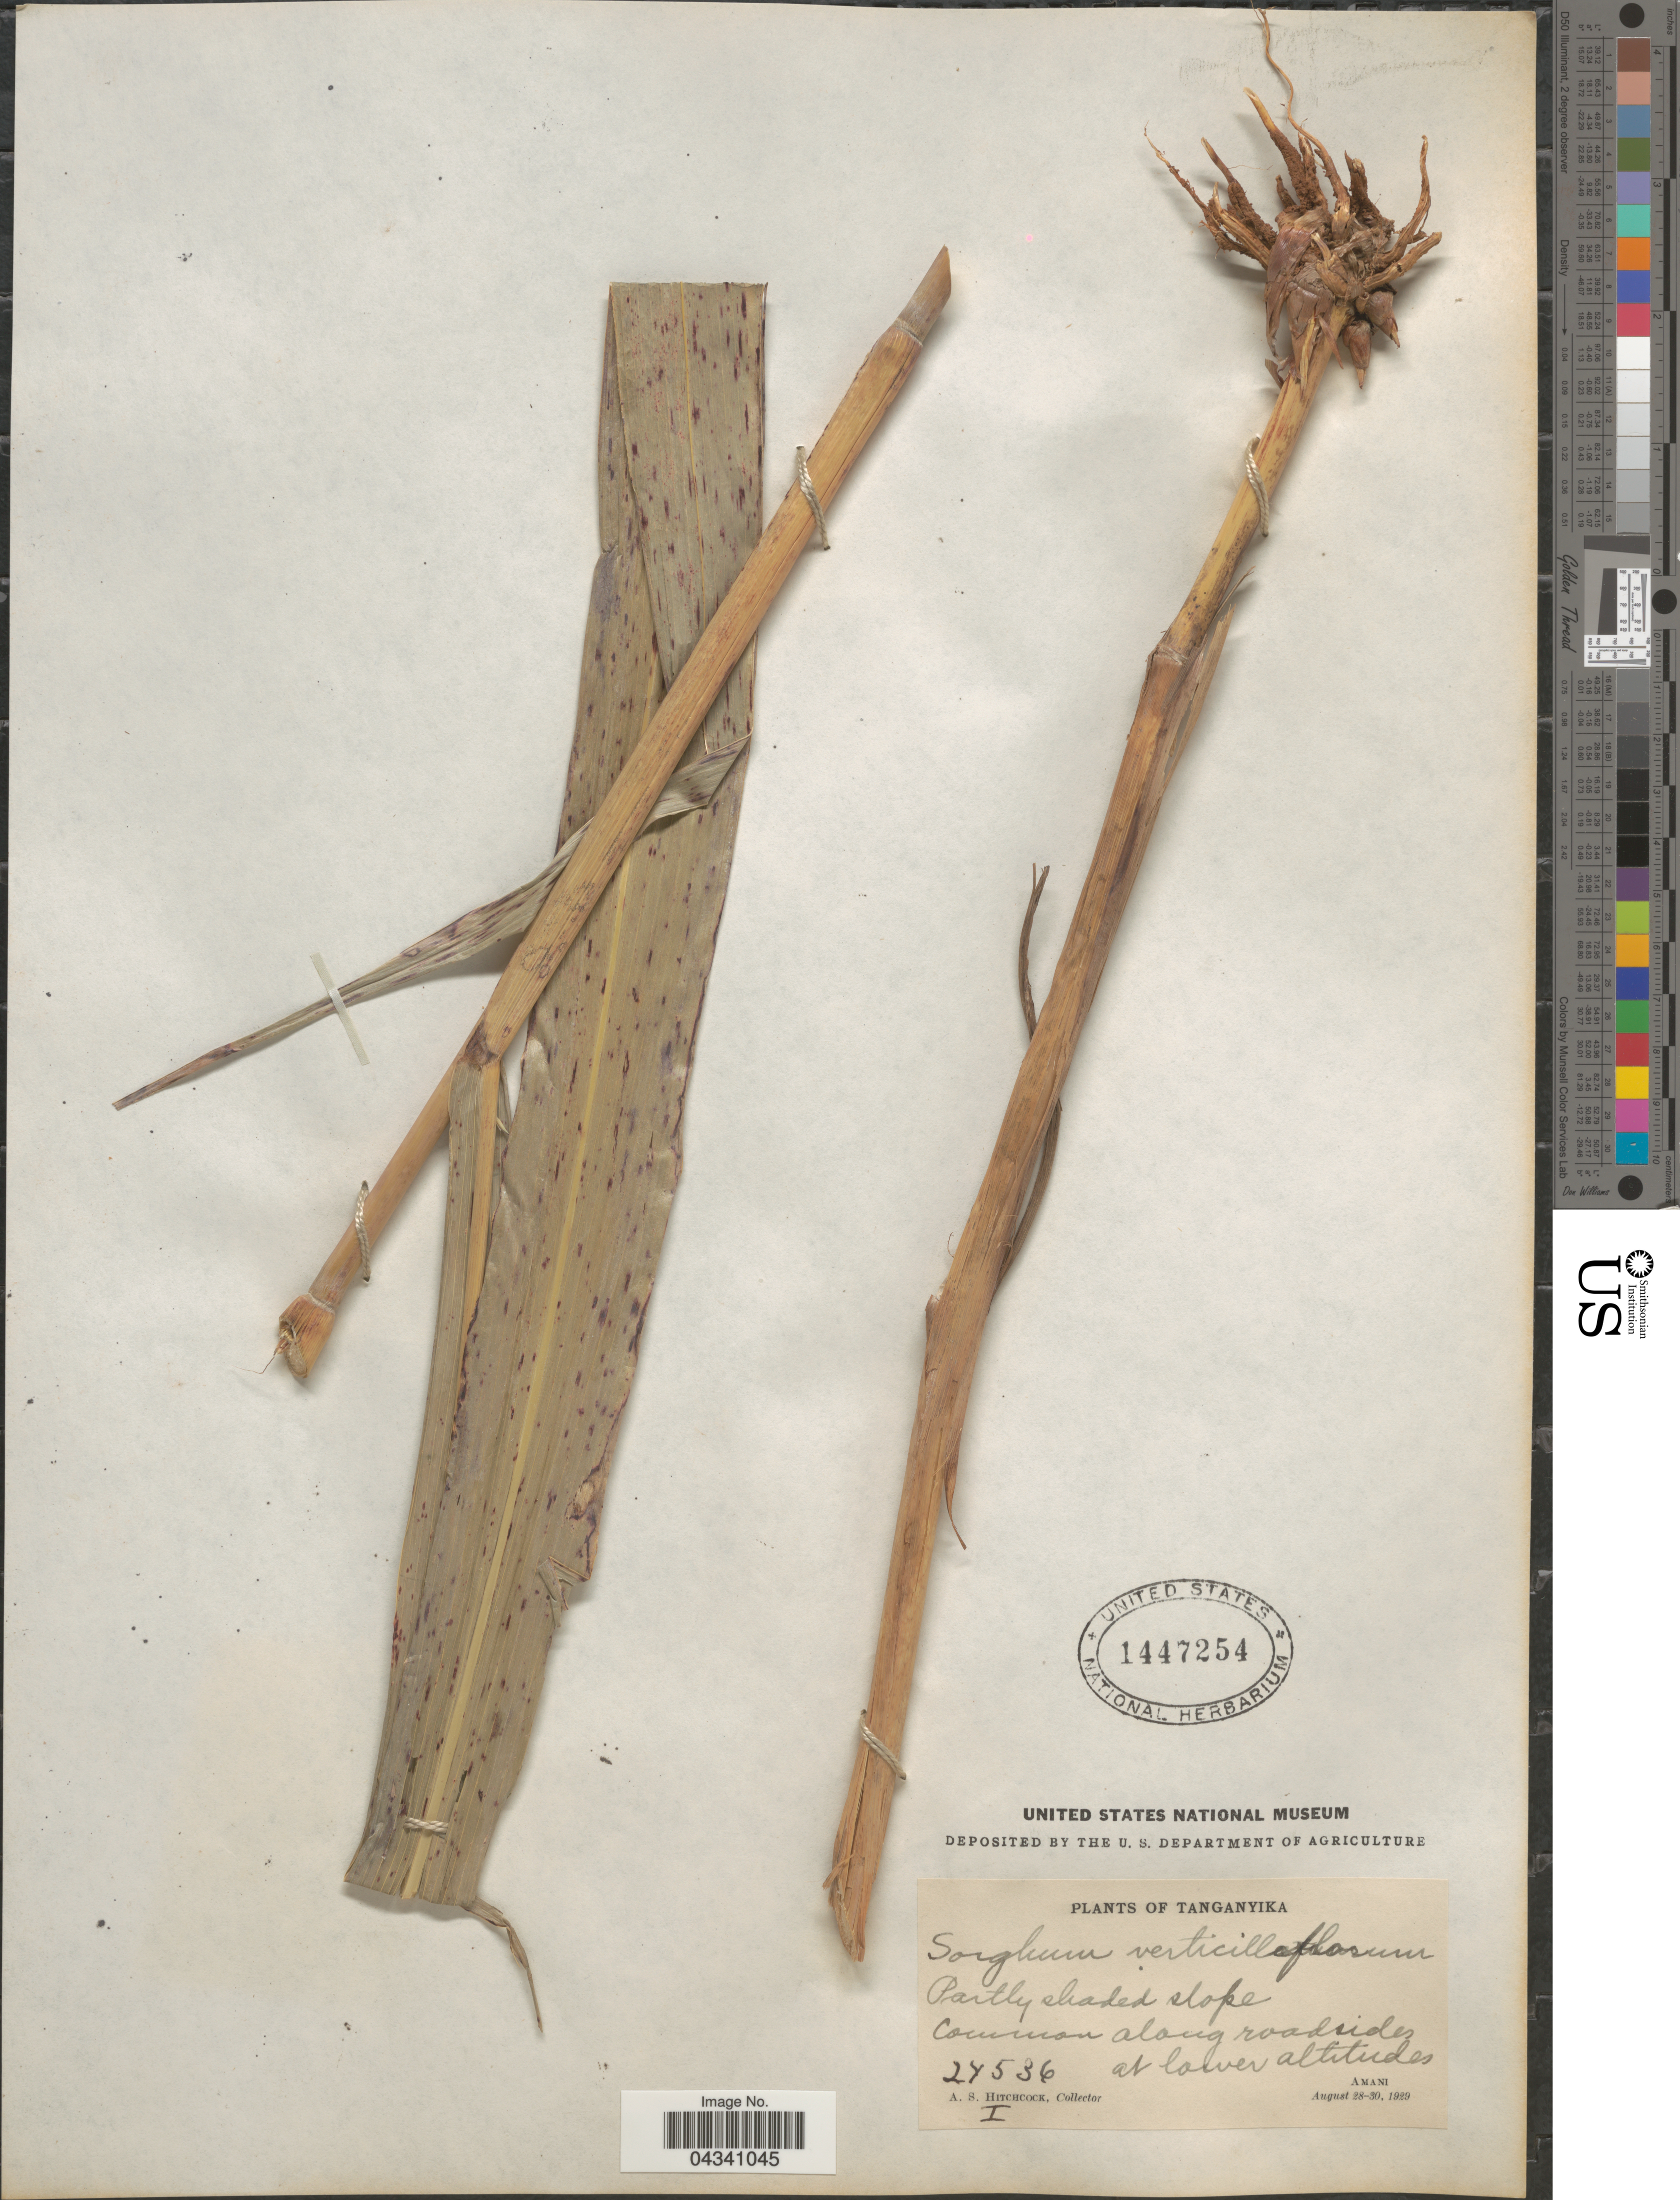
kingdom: Plantae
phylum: Tracheophyta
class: Liliopsida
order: Poales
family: Poaceae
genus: Sorghum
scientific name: Sorghum arundinaceum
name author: (Desv.) Stapf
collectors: A. S. Hitchcock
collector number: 24536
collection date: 1929-08-28/1929-08-30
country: Tanzania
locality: Tanganyika. Common along roadsides at lower altitudes. Amani.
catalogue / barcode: US 1447254